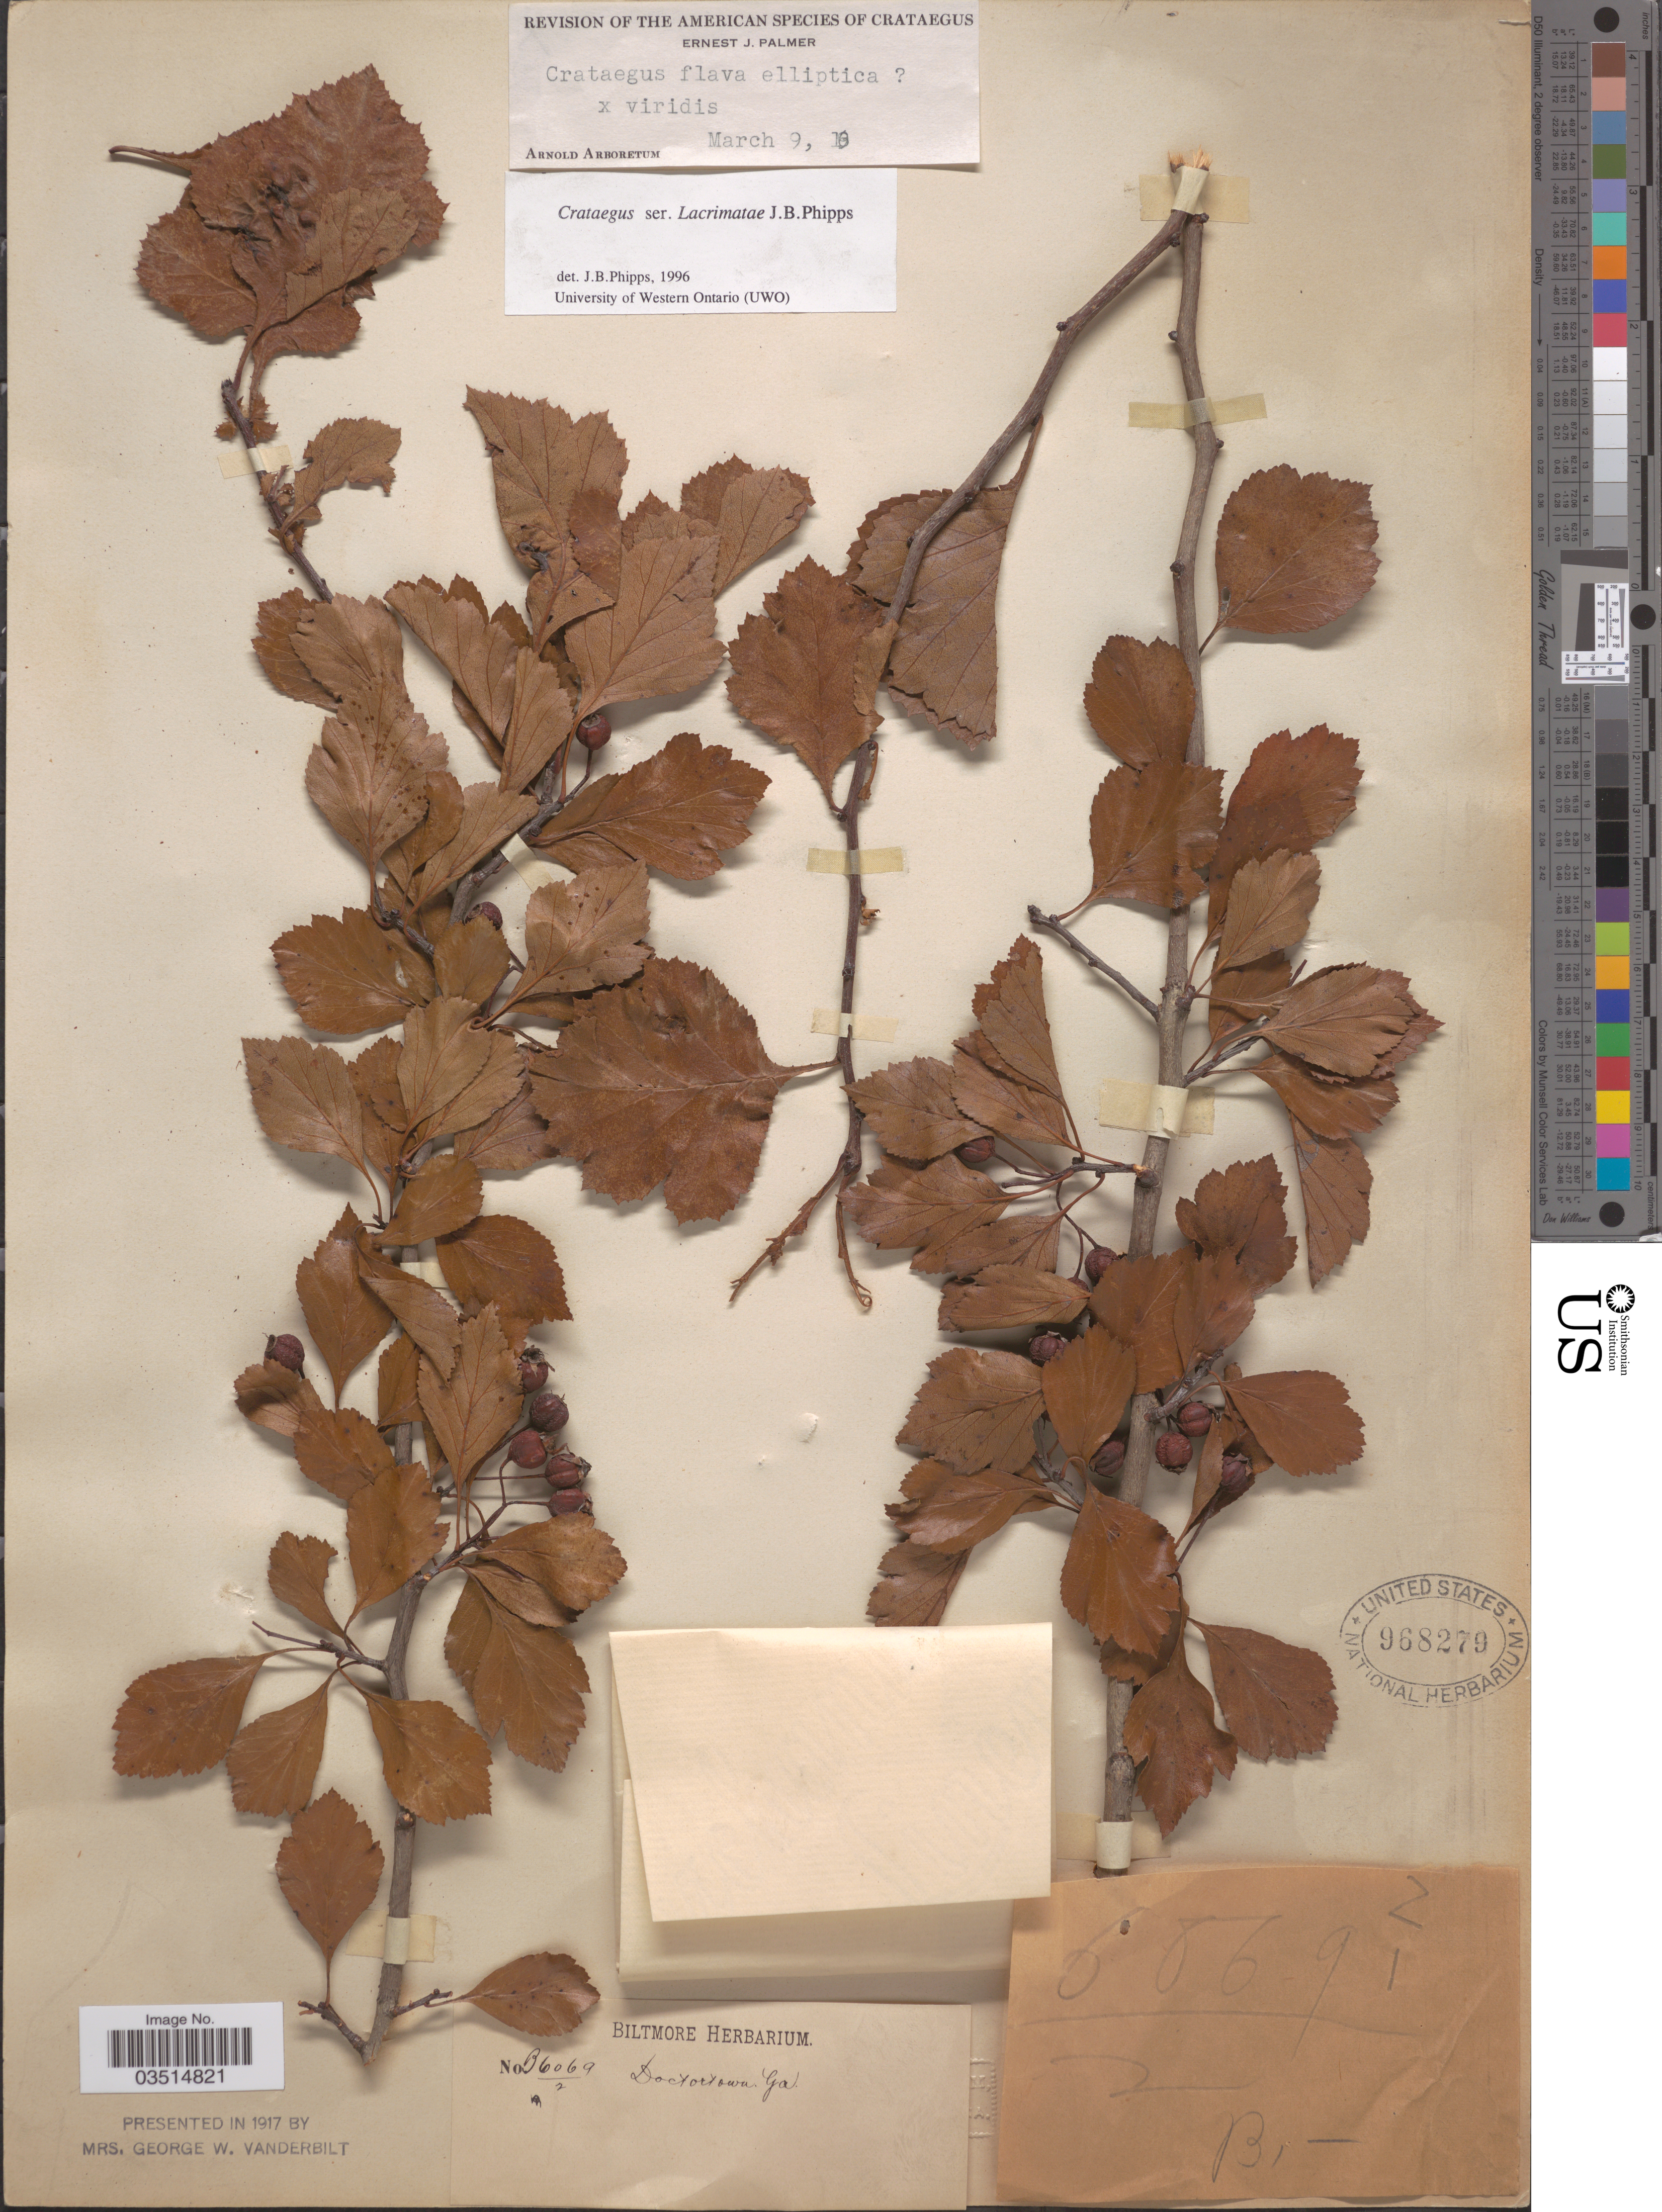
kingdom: Plantae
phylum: Tracheophyta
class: Magnoliopsida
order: Rosales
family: Rosaceae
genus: Crataegus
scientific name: Crataegus flava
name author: Aiton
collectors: ex herb. Biltmore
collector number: B6069/2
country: United States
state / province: Georgia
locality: Doctortown.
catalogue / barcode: US 968279